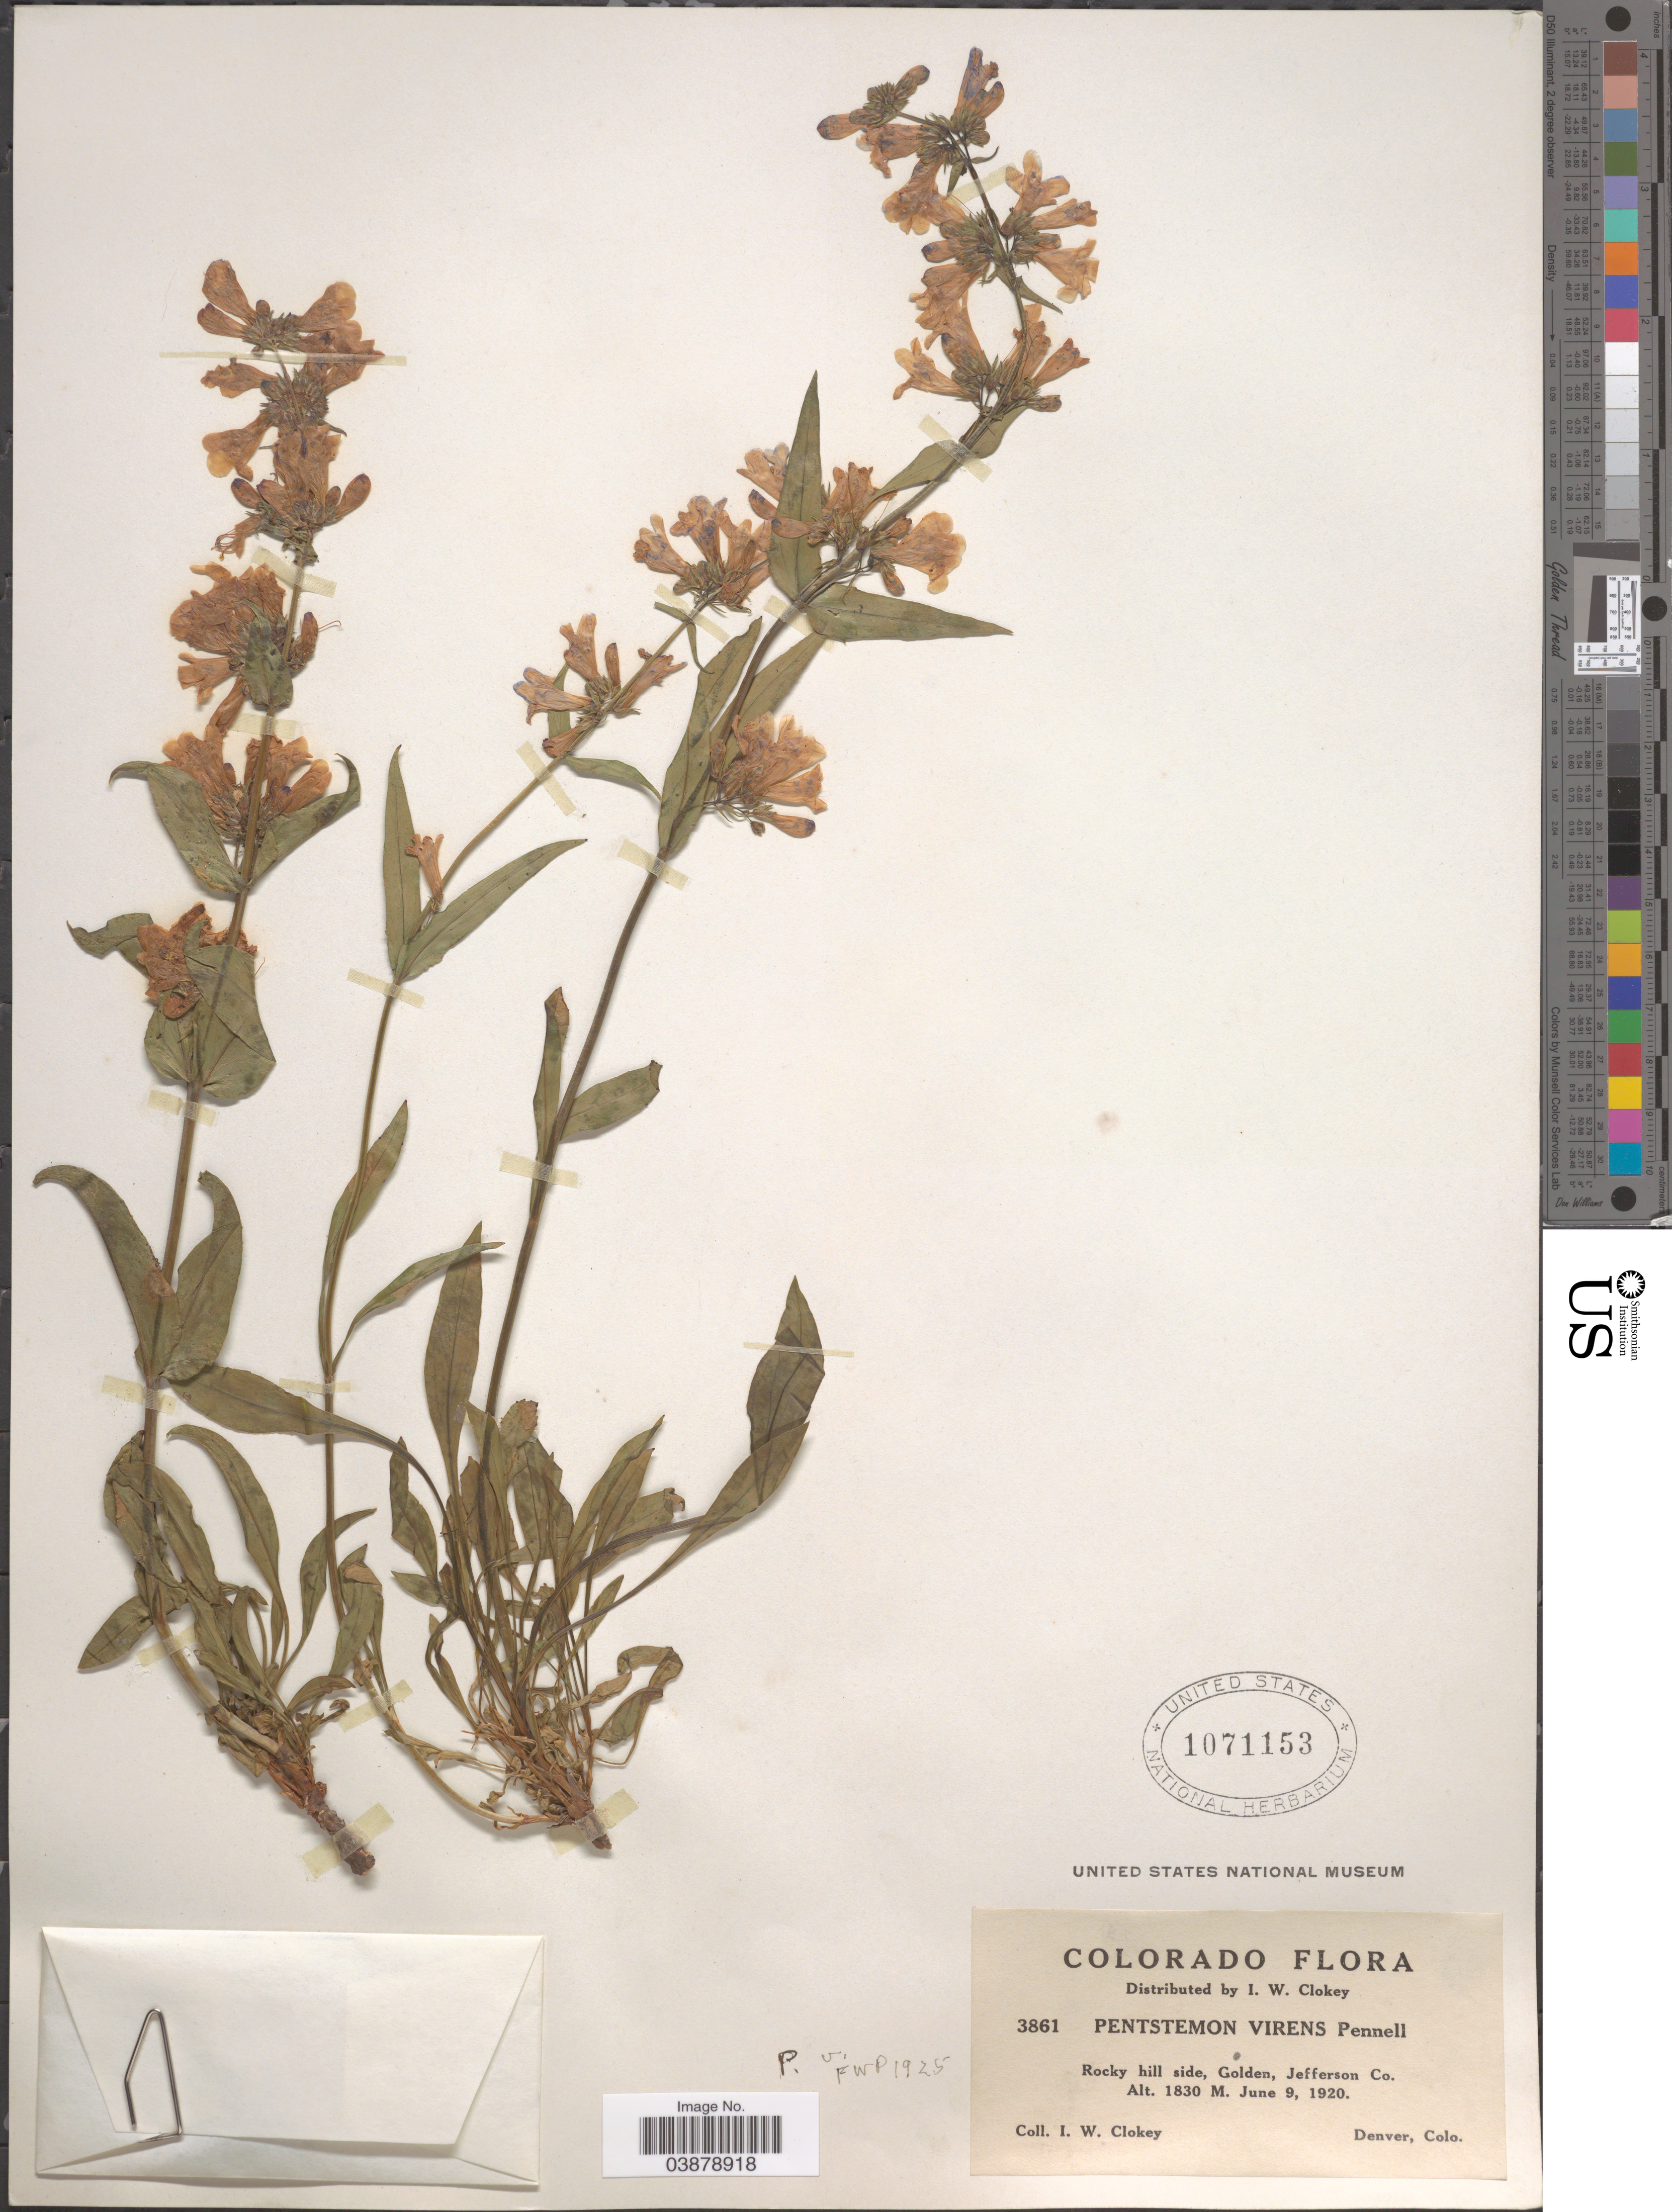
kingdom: Plantae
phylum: Tracheophyta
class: Magnoliopsida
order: Lamiales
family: Plantaginaceae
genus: Penstemon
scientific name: Penstemon virens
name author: Pennell ex Rydb.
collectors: I. W. Clokey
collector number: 3861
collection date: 1920-06-09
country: United States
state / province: Colorado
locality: Rocky hill side, Golden, Jefferson Co.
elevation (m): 1830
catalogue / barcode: US 1071153